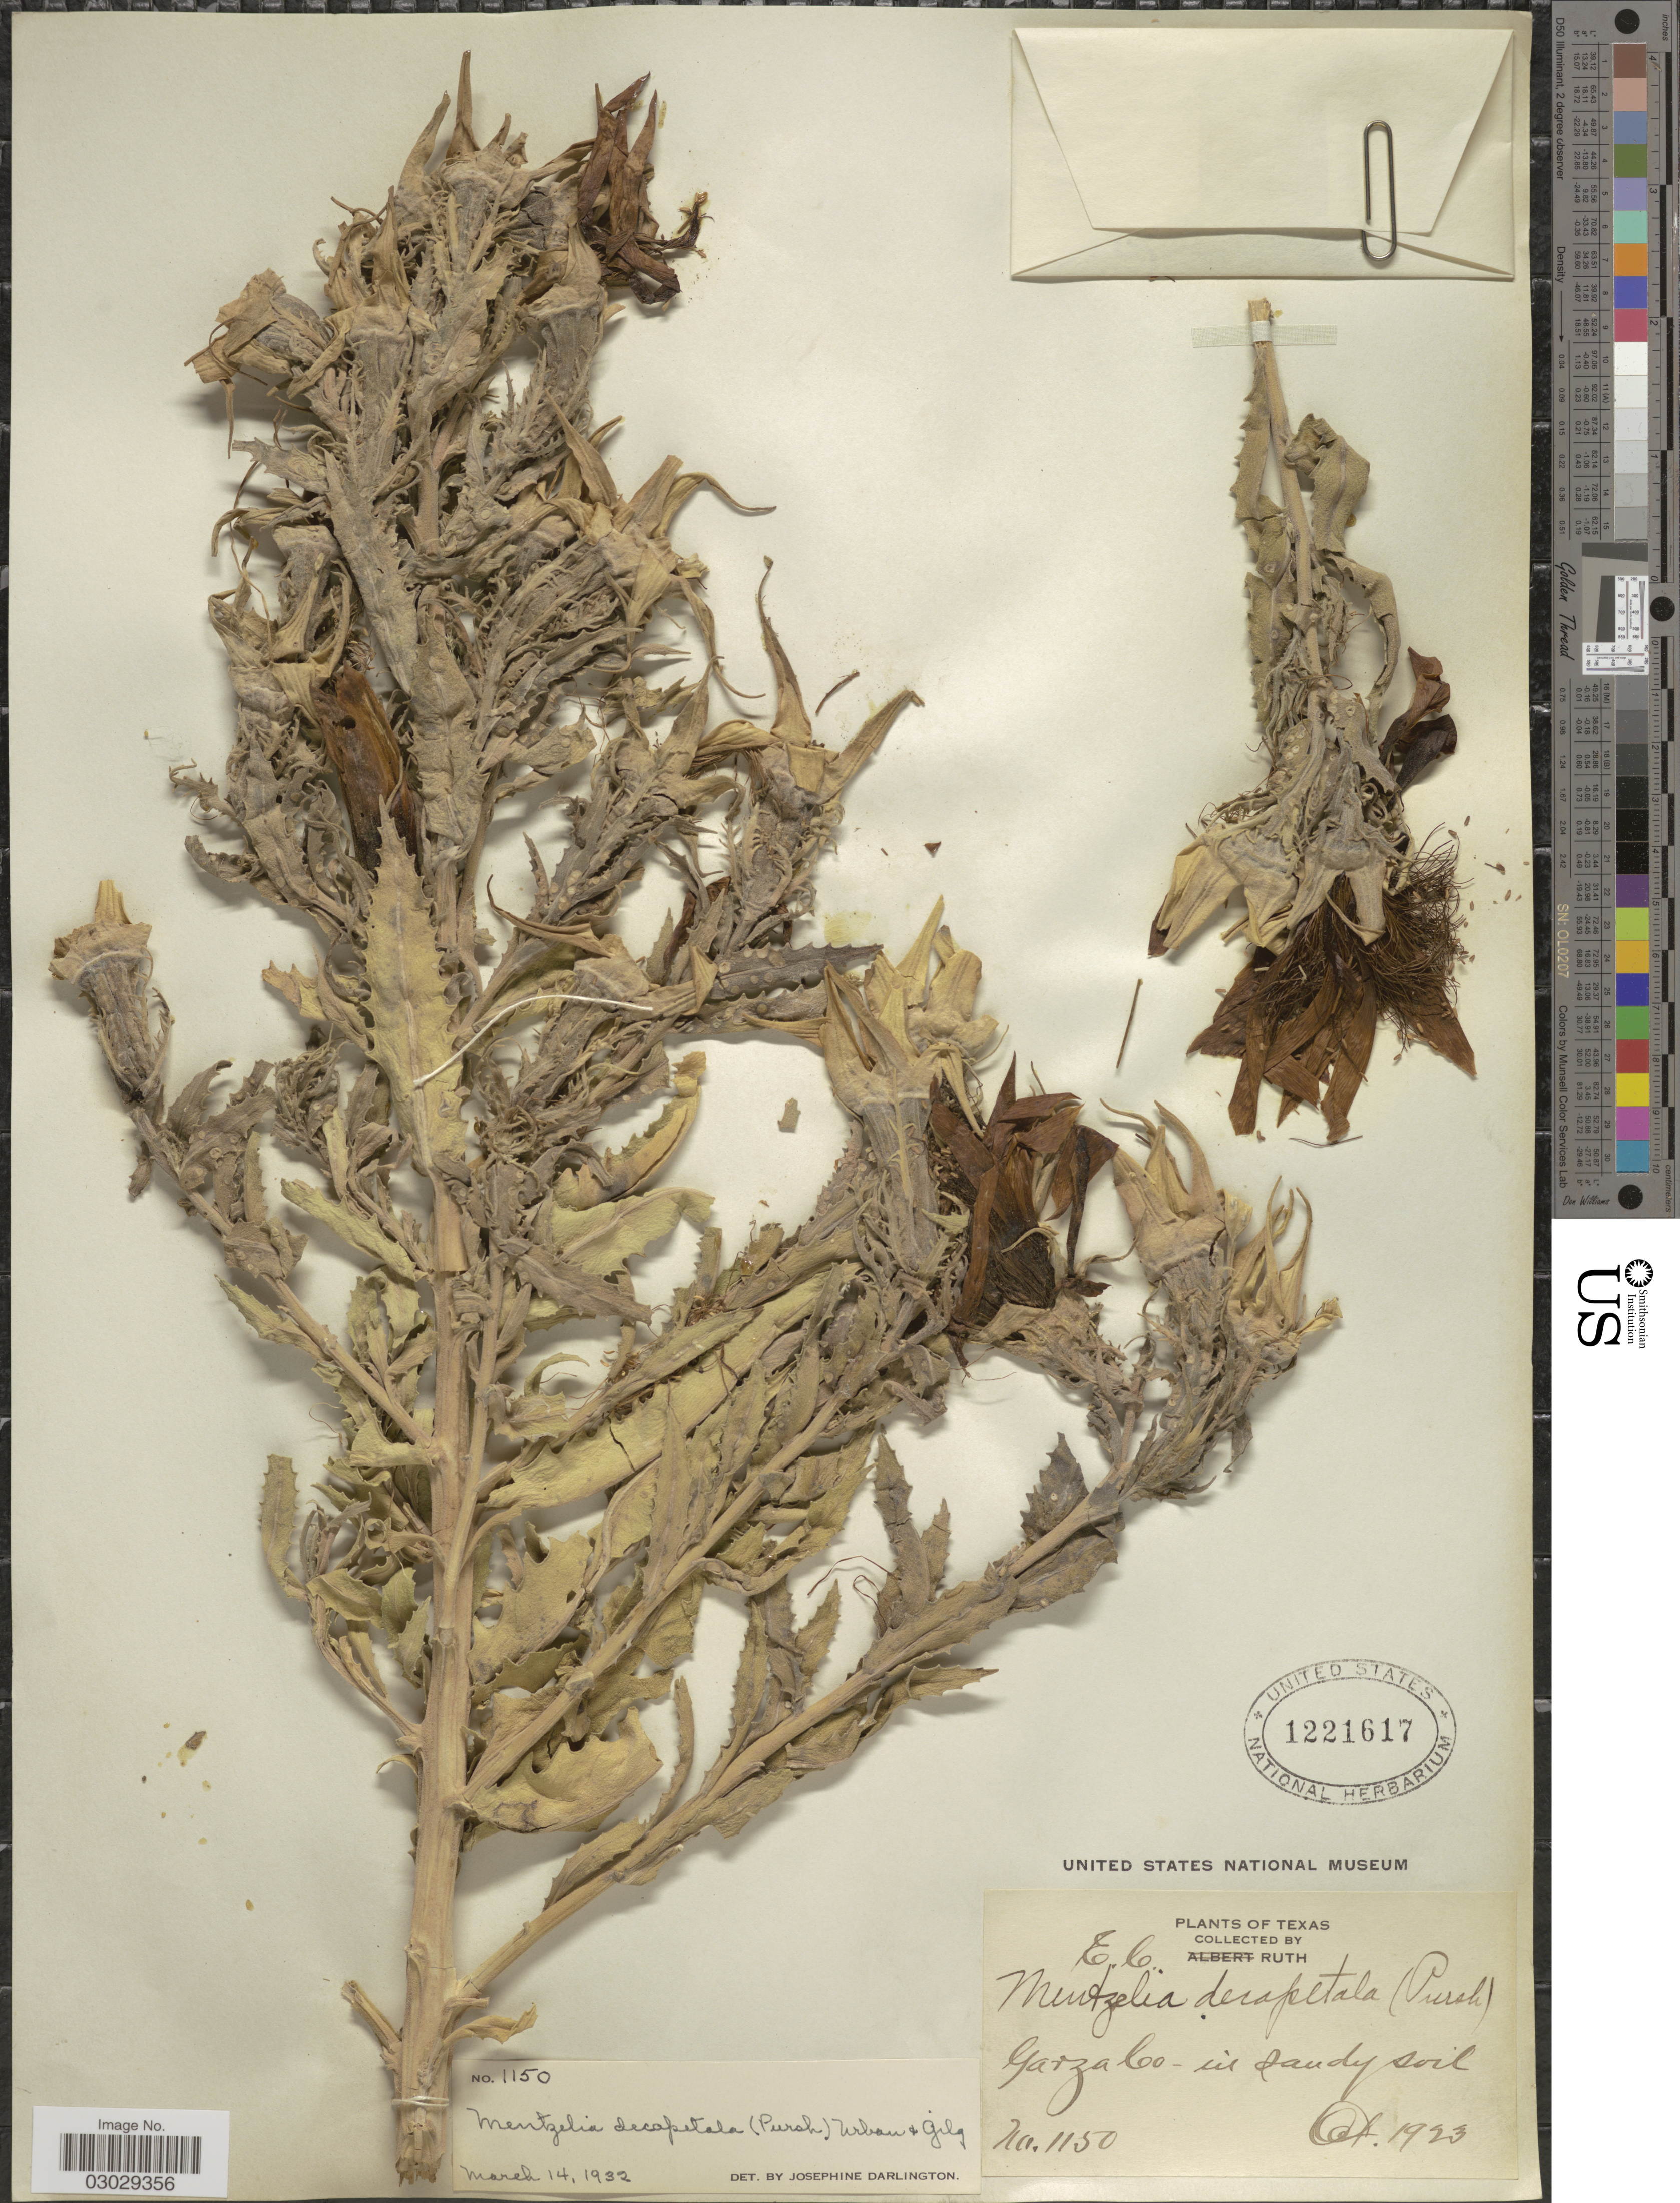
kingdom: Plantae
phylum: Tracheophyta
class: Magnoliopsida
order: Cornales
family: Loasaceae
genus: Mentzelia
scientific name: Mentzelia decapetala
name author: (Sims) Urb.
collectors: -. Ruth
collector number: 1150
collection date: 1923-10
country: United States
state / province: Texas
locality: Garza Co.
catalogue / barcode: US 1221617